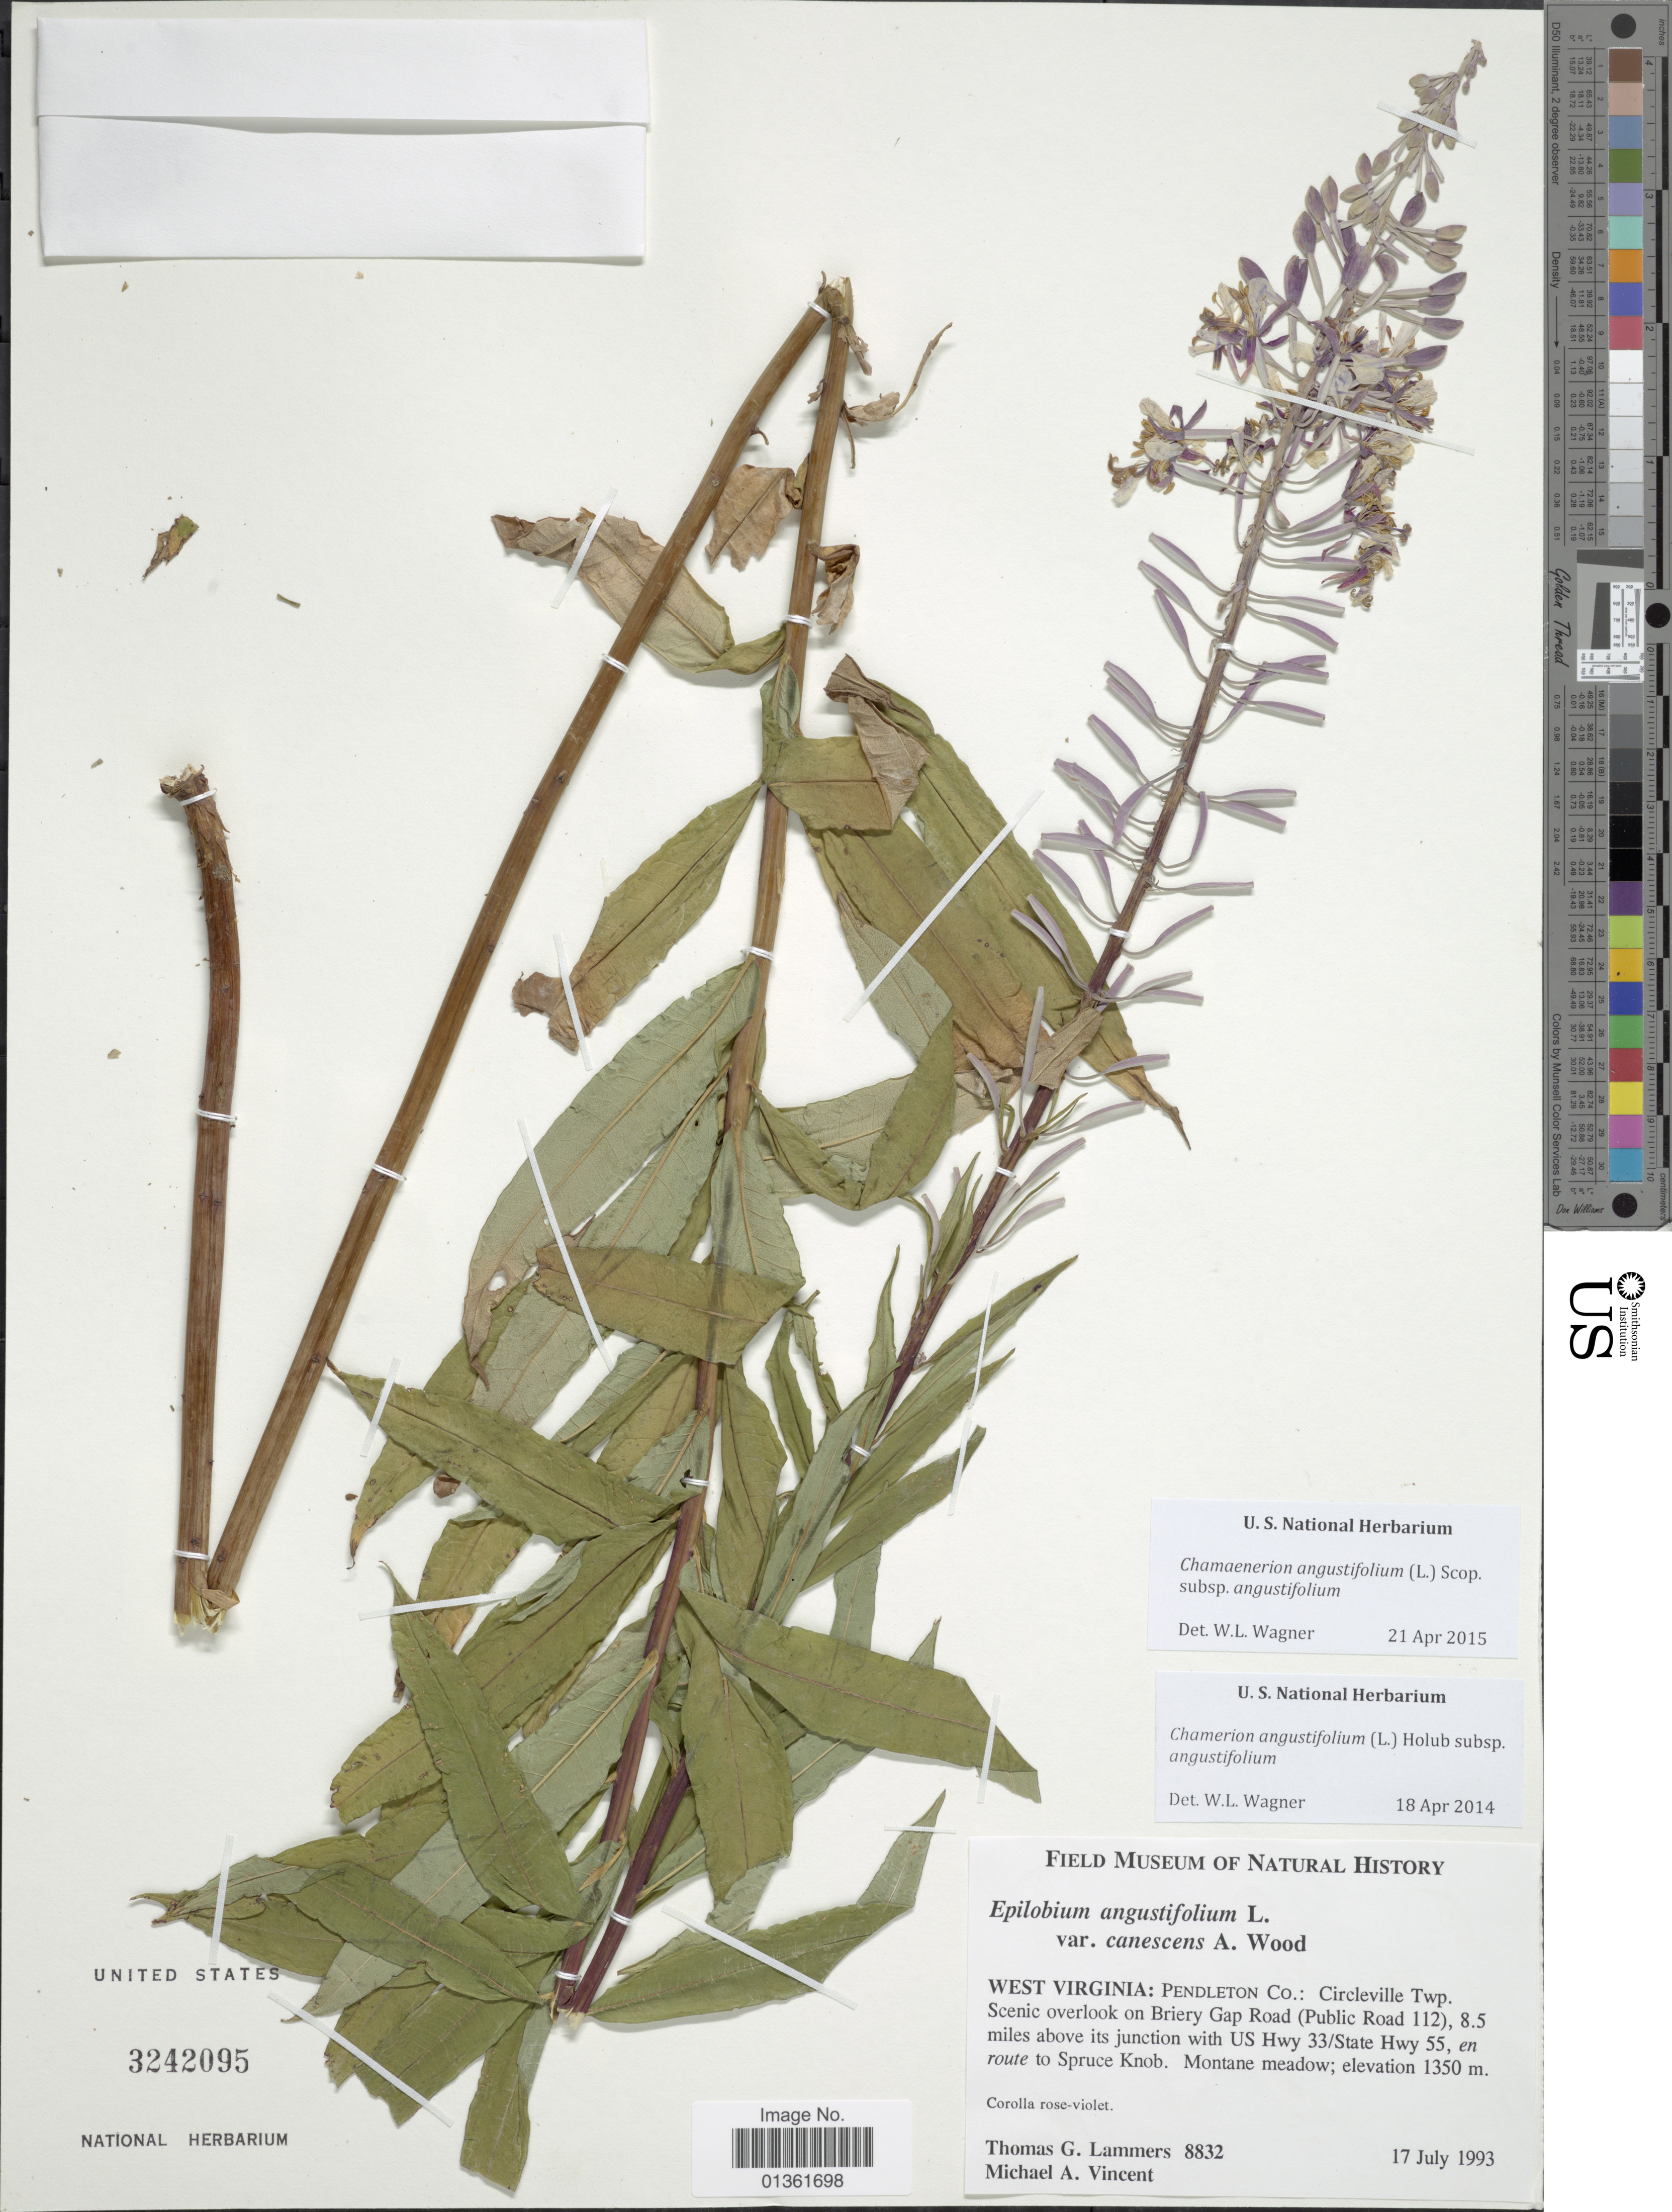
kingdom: Plantae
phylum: Tracheophyta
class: Magnoliopsida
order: Myrtales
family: Onagraceae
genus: Chamaenerion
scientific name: Chamaenerion angustifolium subsp. angustifolium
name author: (L.) Scop.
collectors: T. G. Lammers & M. A. Vincent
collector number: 8832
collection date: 1993-07-17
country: United States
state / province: West Virginia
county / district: Pendleton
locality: Circleville Twp. Scenic overlook on Briery Gap Road (Public Road 112), 8.5 miles above its junction with US Hwy 33/State Hwy 55, en route to Spruce Knob.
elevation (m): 1350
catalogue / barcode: US 3242095